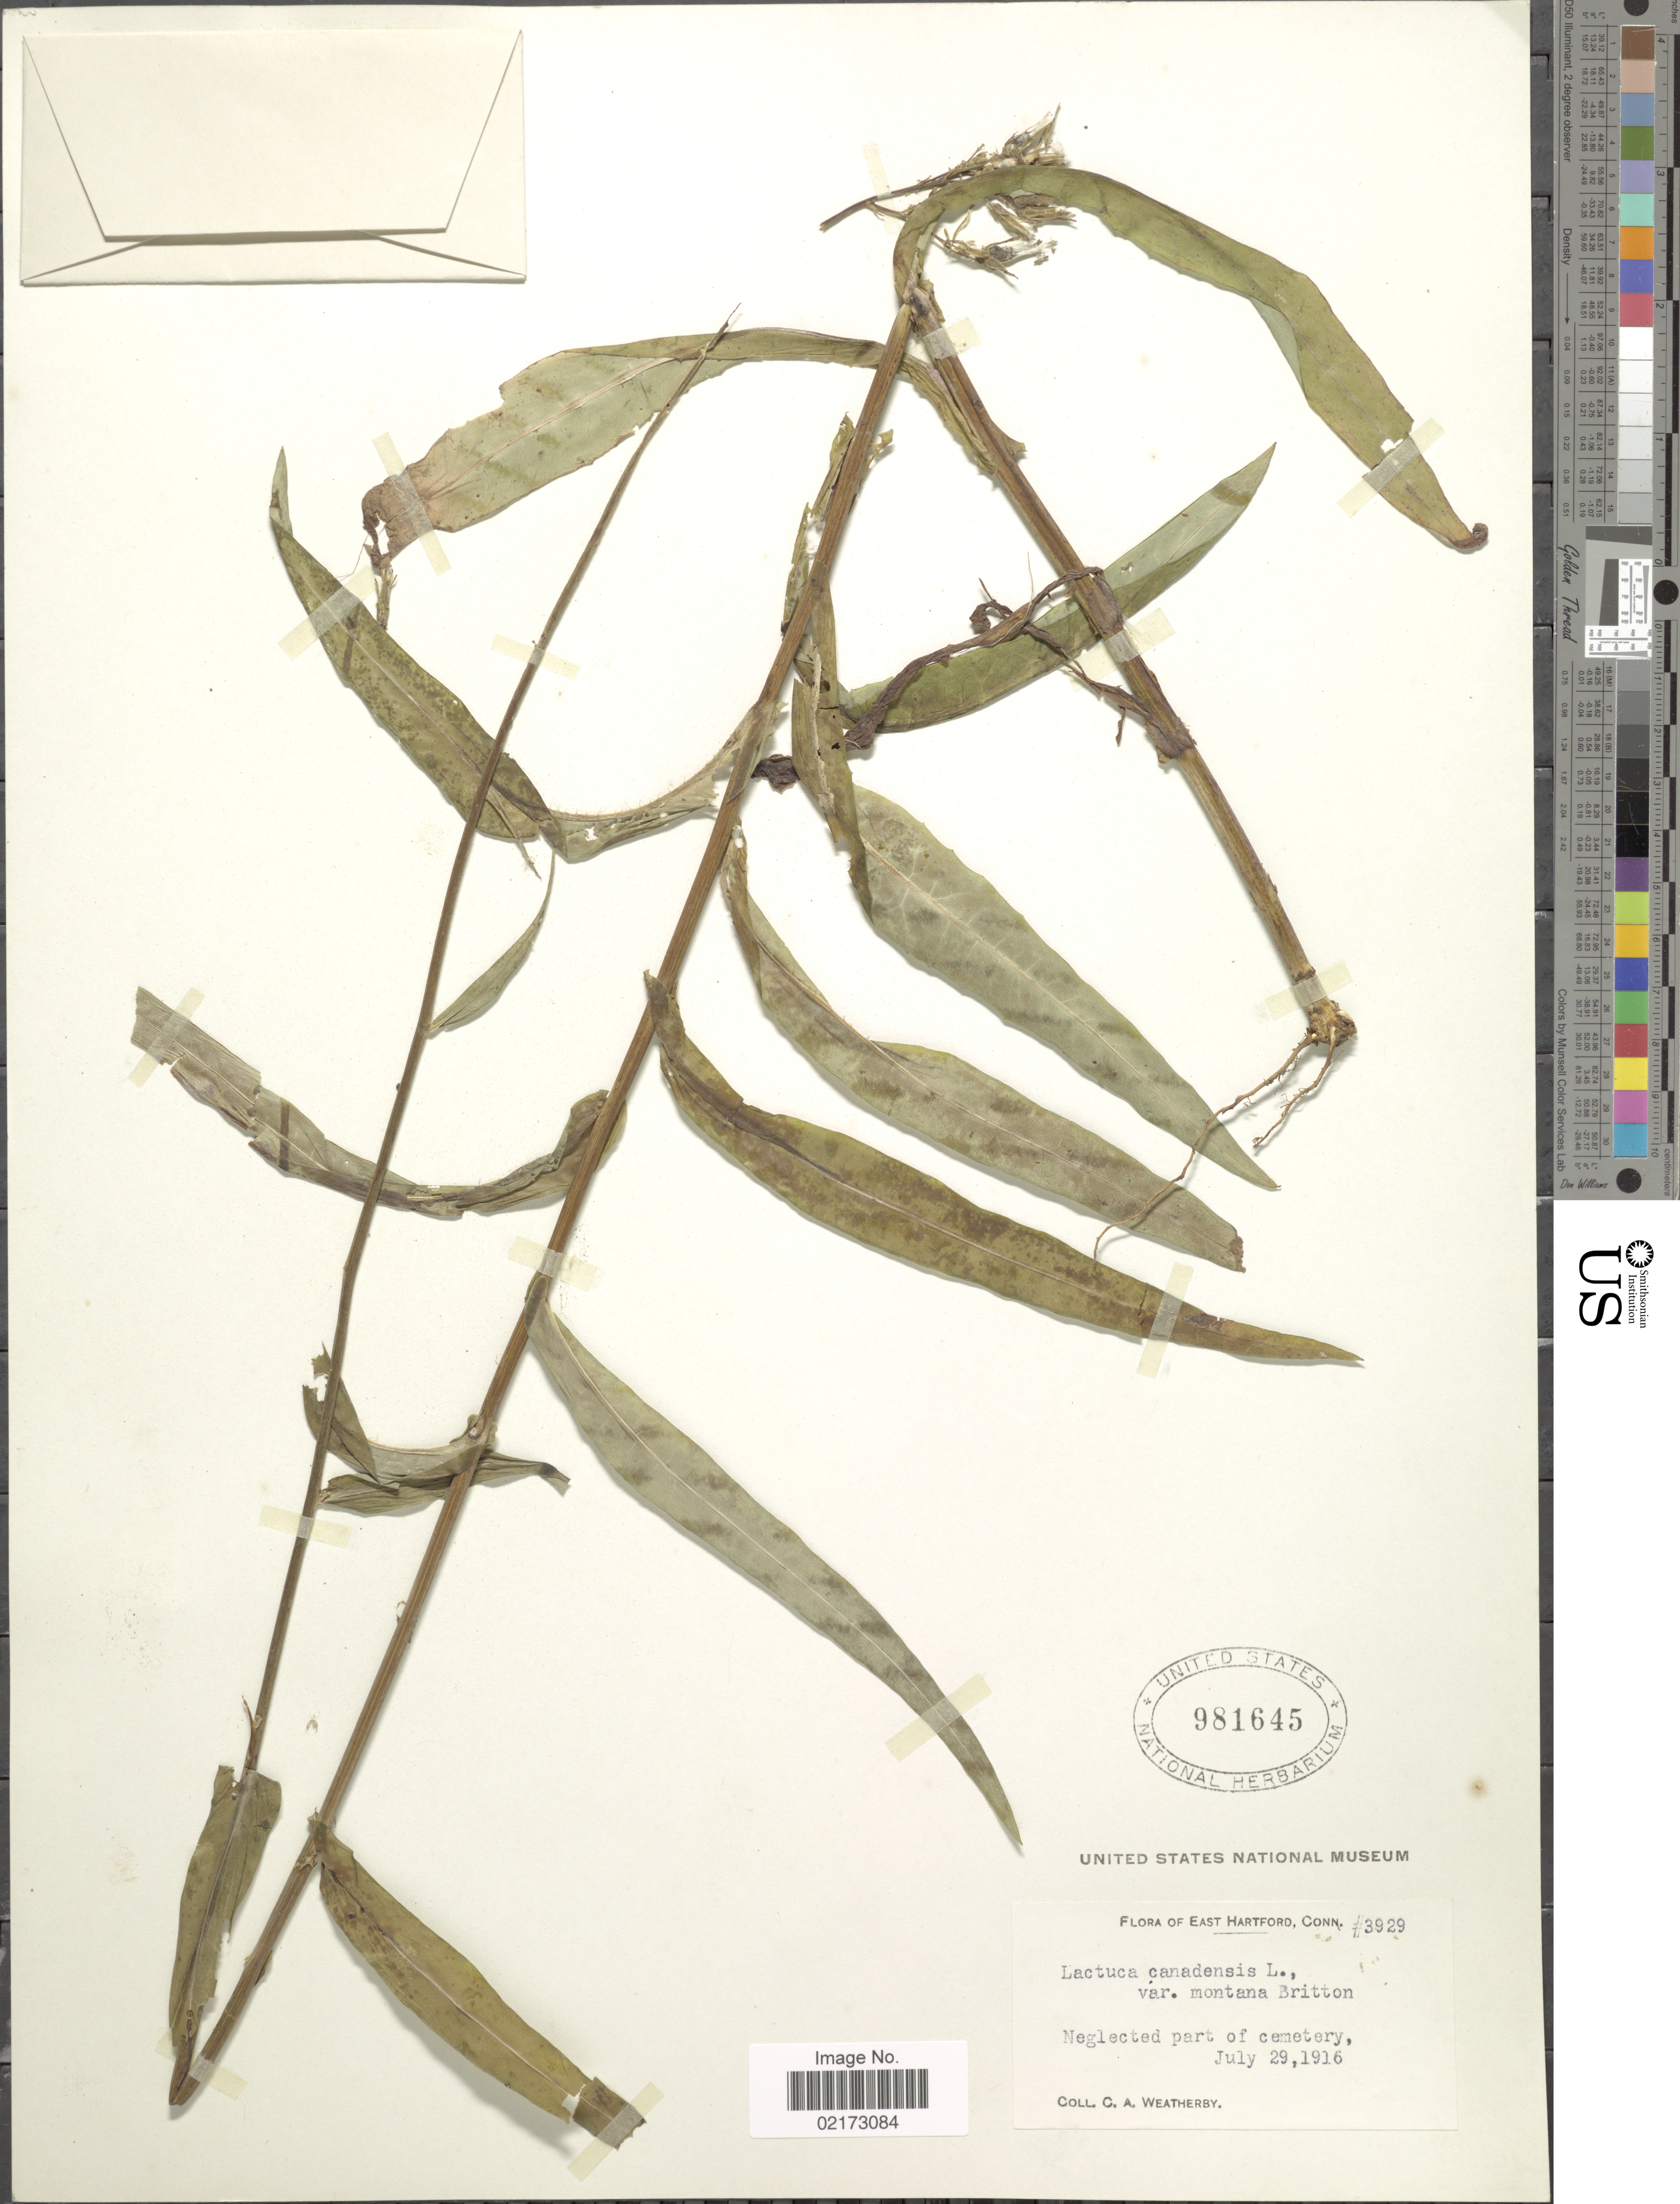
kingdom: Plantae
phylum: Tracheophyta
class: Magnoliopsida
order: Asterales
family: Asteraceae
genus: Lactuca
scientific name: Lactuca canadensis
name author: L.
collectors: C. A. Weatherby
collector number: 3929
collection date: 1916-07-29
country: United States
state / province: Connecticut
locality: East Hartford, Conn., Neglected part of cemetery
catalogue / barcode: US 981645